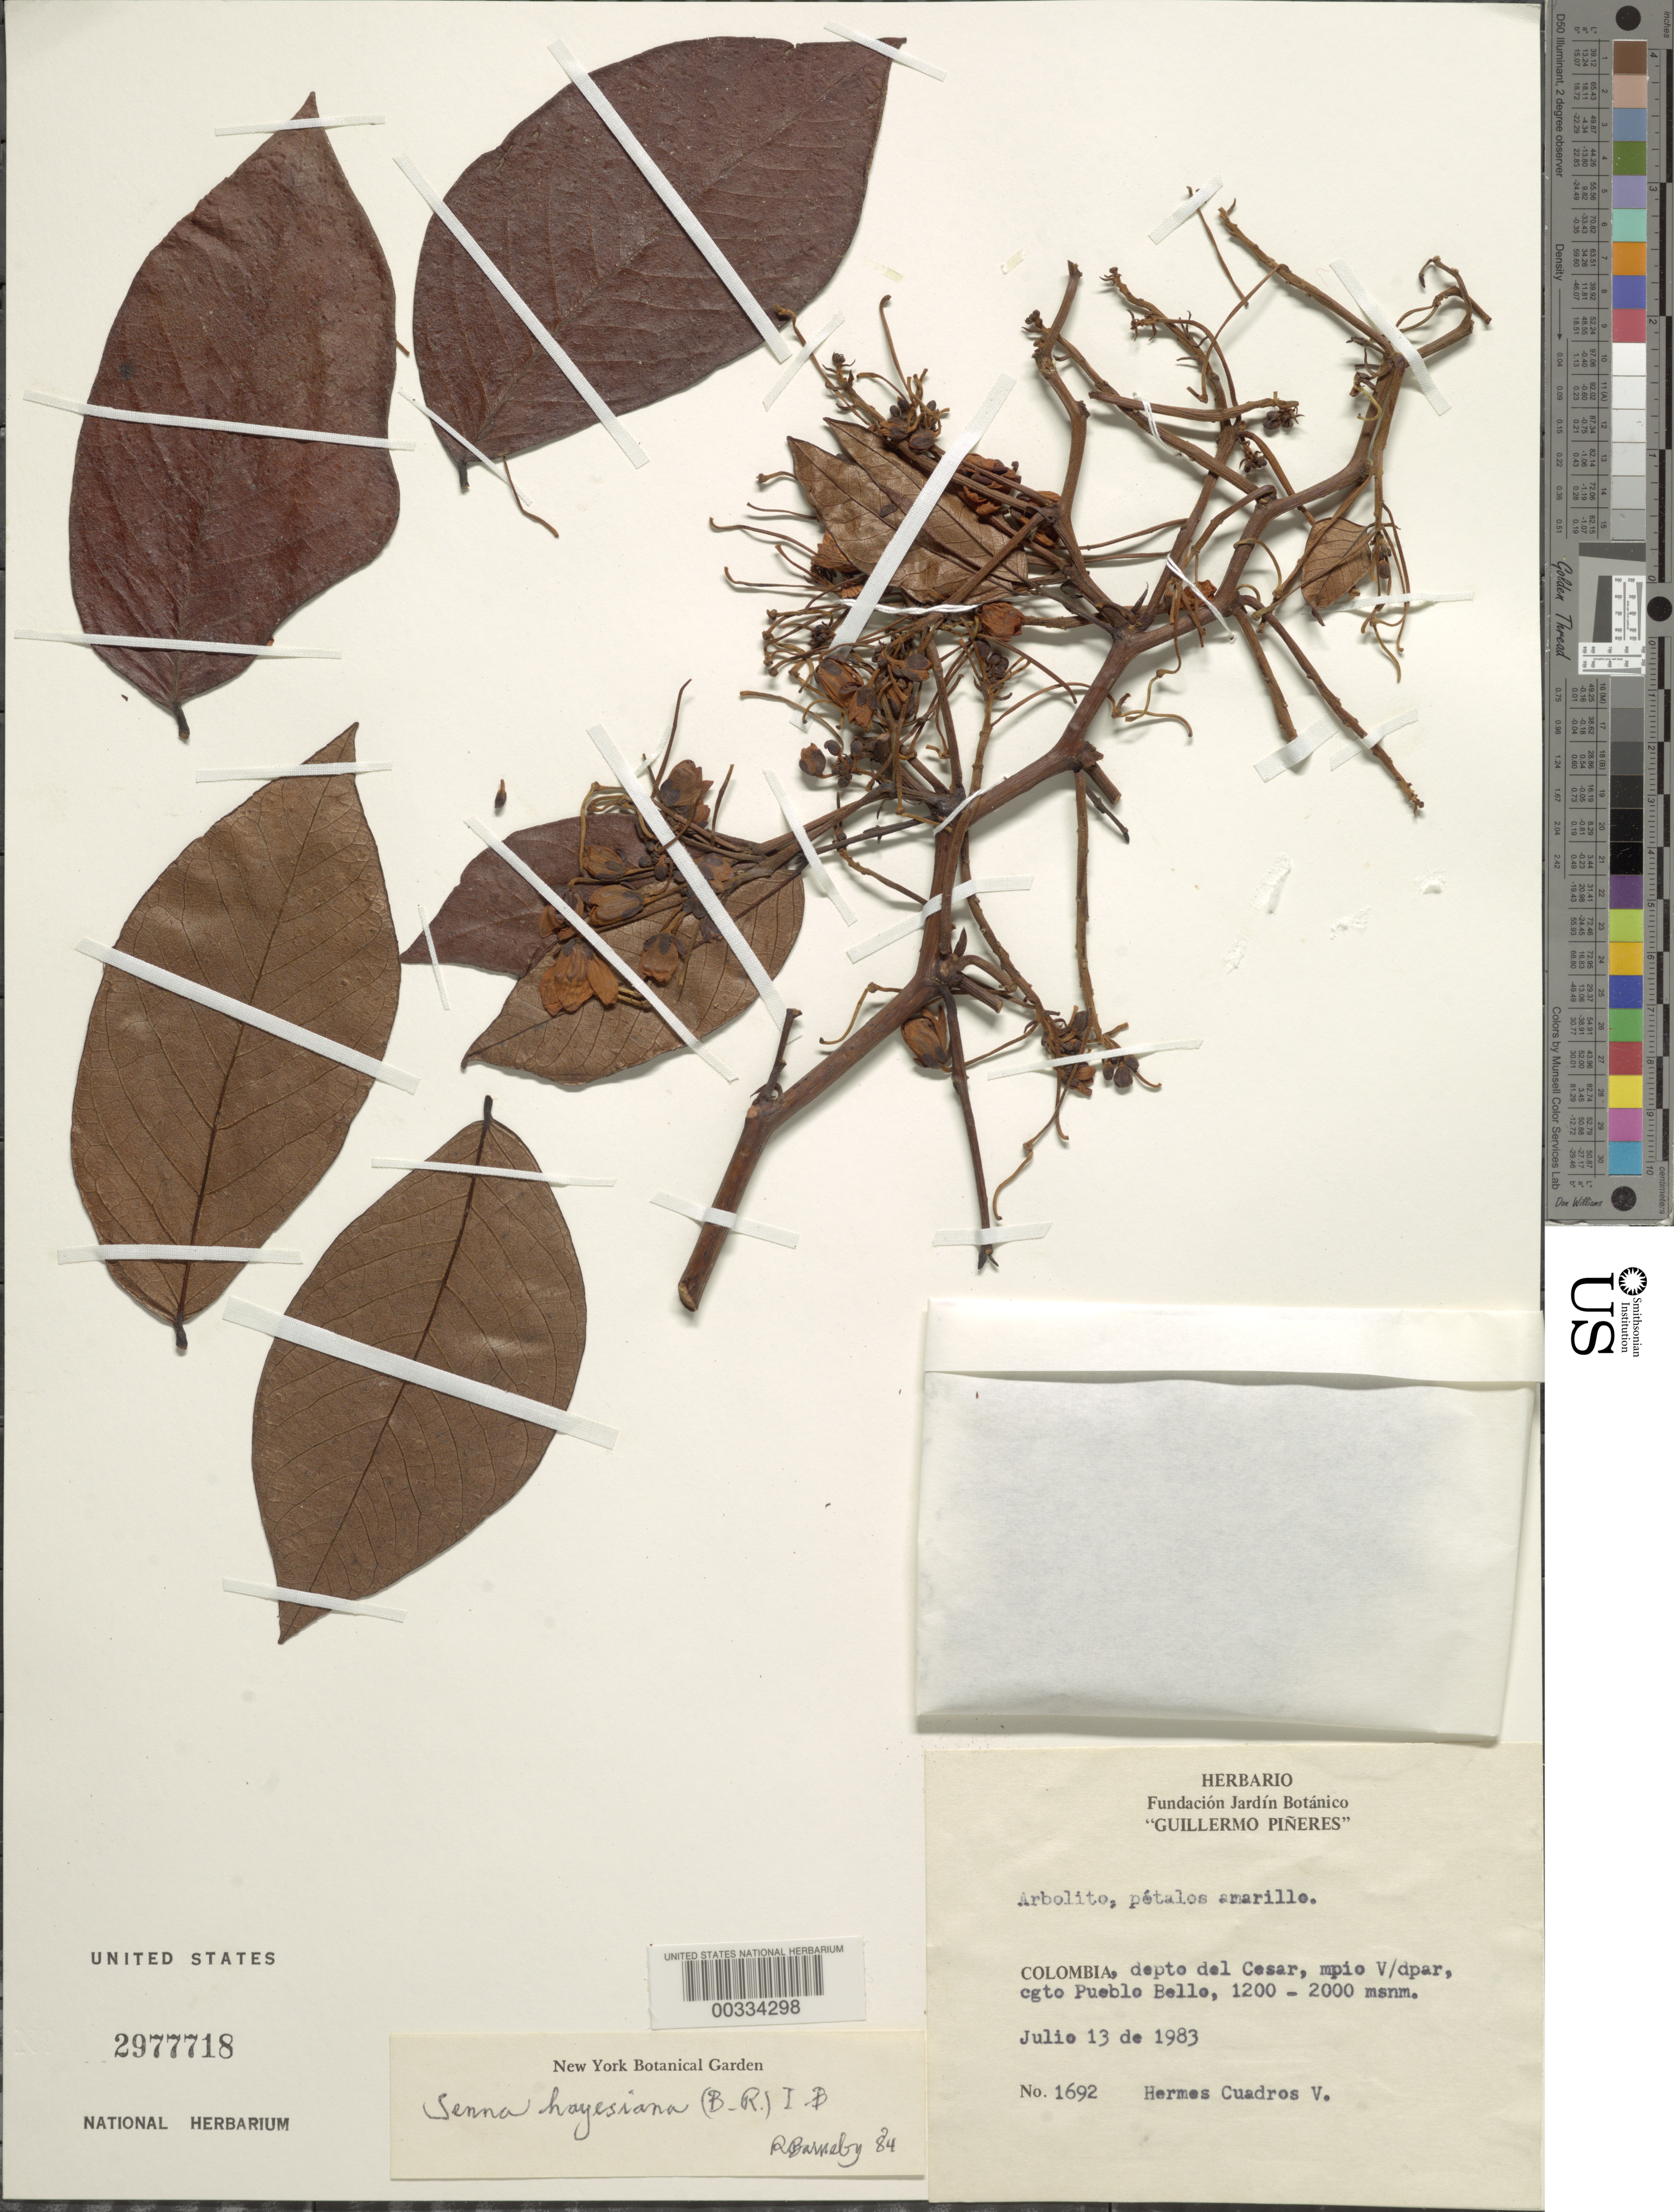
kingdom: Plantae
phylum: Tracheophyta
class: Magnoliopsida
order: Fabales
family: Fabaceae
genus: Senna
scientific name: Senna hayesiana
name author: (Britton & Rose) H.S. Irwin & Barneby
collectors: H. Cuadros V.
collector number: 1692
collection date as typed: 13 Jul 1983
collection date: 1983-07-13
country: Colombia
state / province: César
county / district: Valledupar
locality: Cgto. Pueblo Bello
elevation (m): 1200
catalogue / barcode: US 2977718